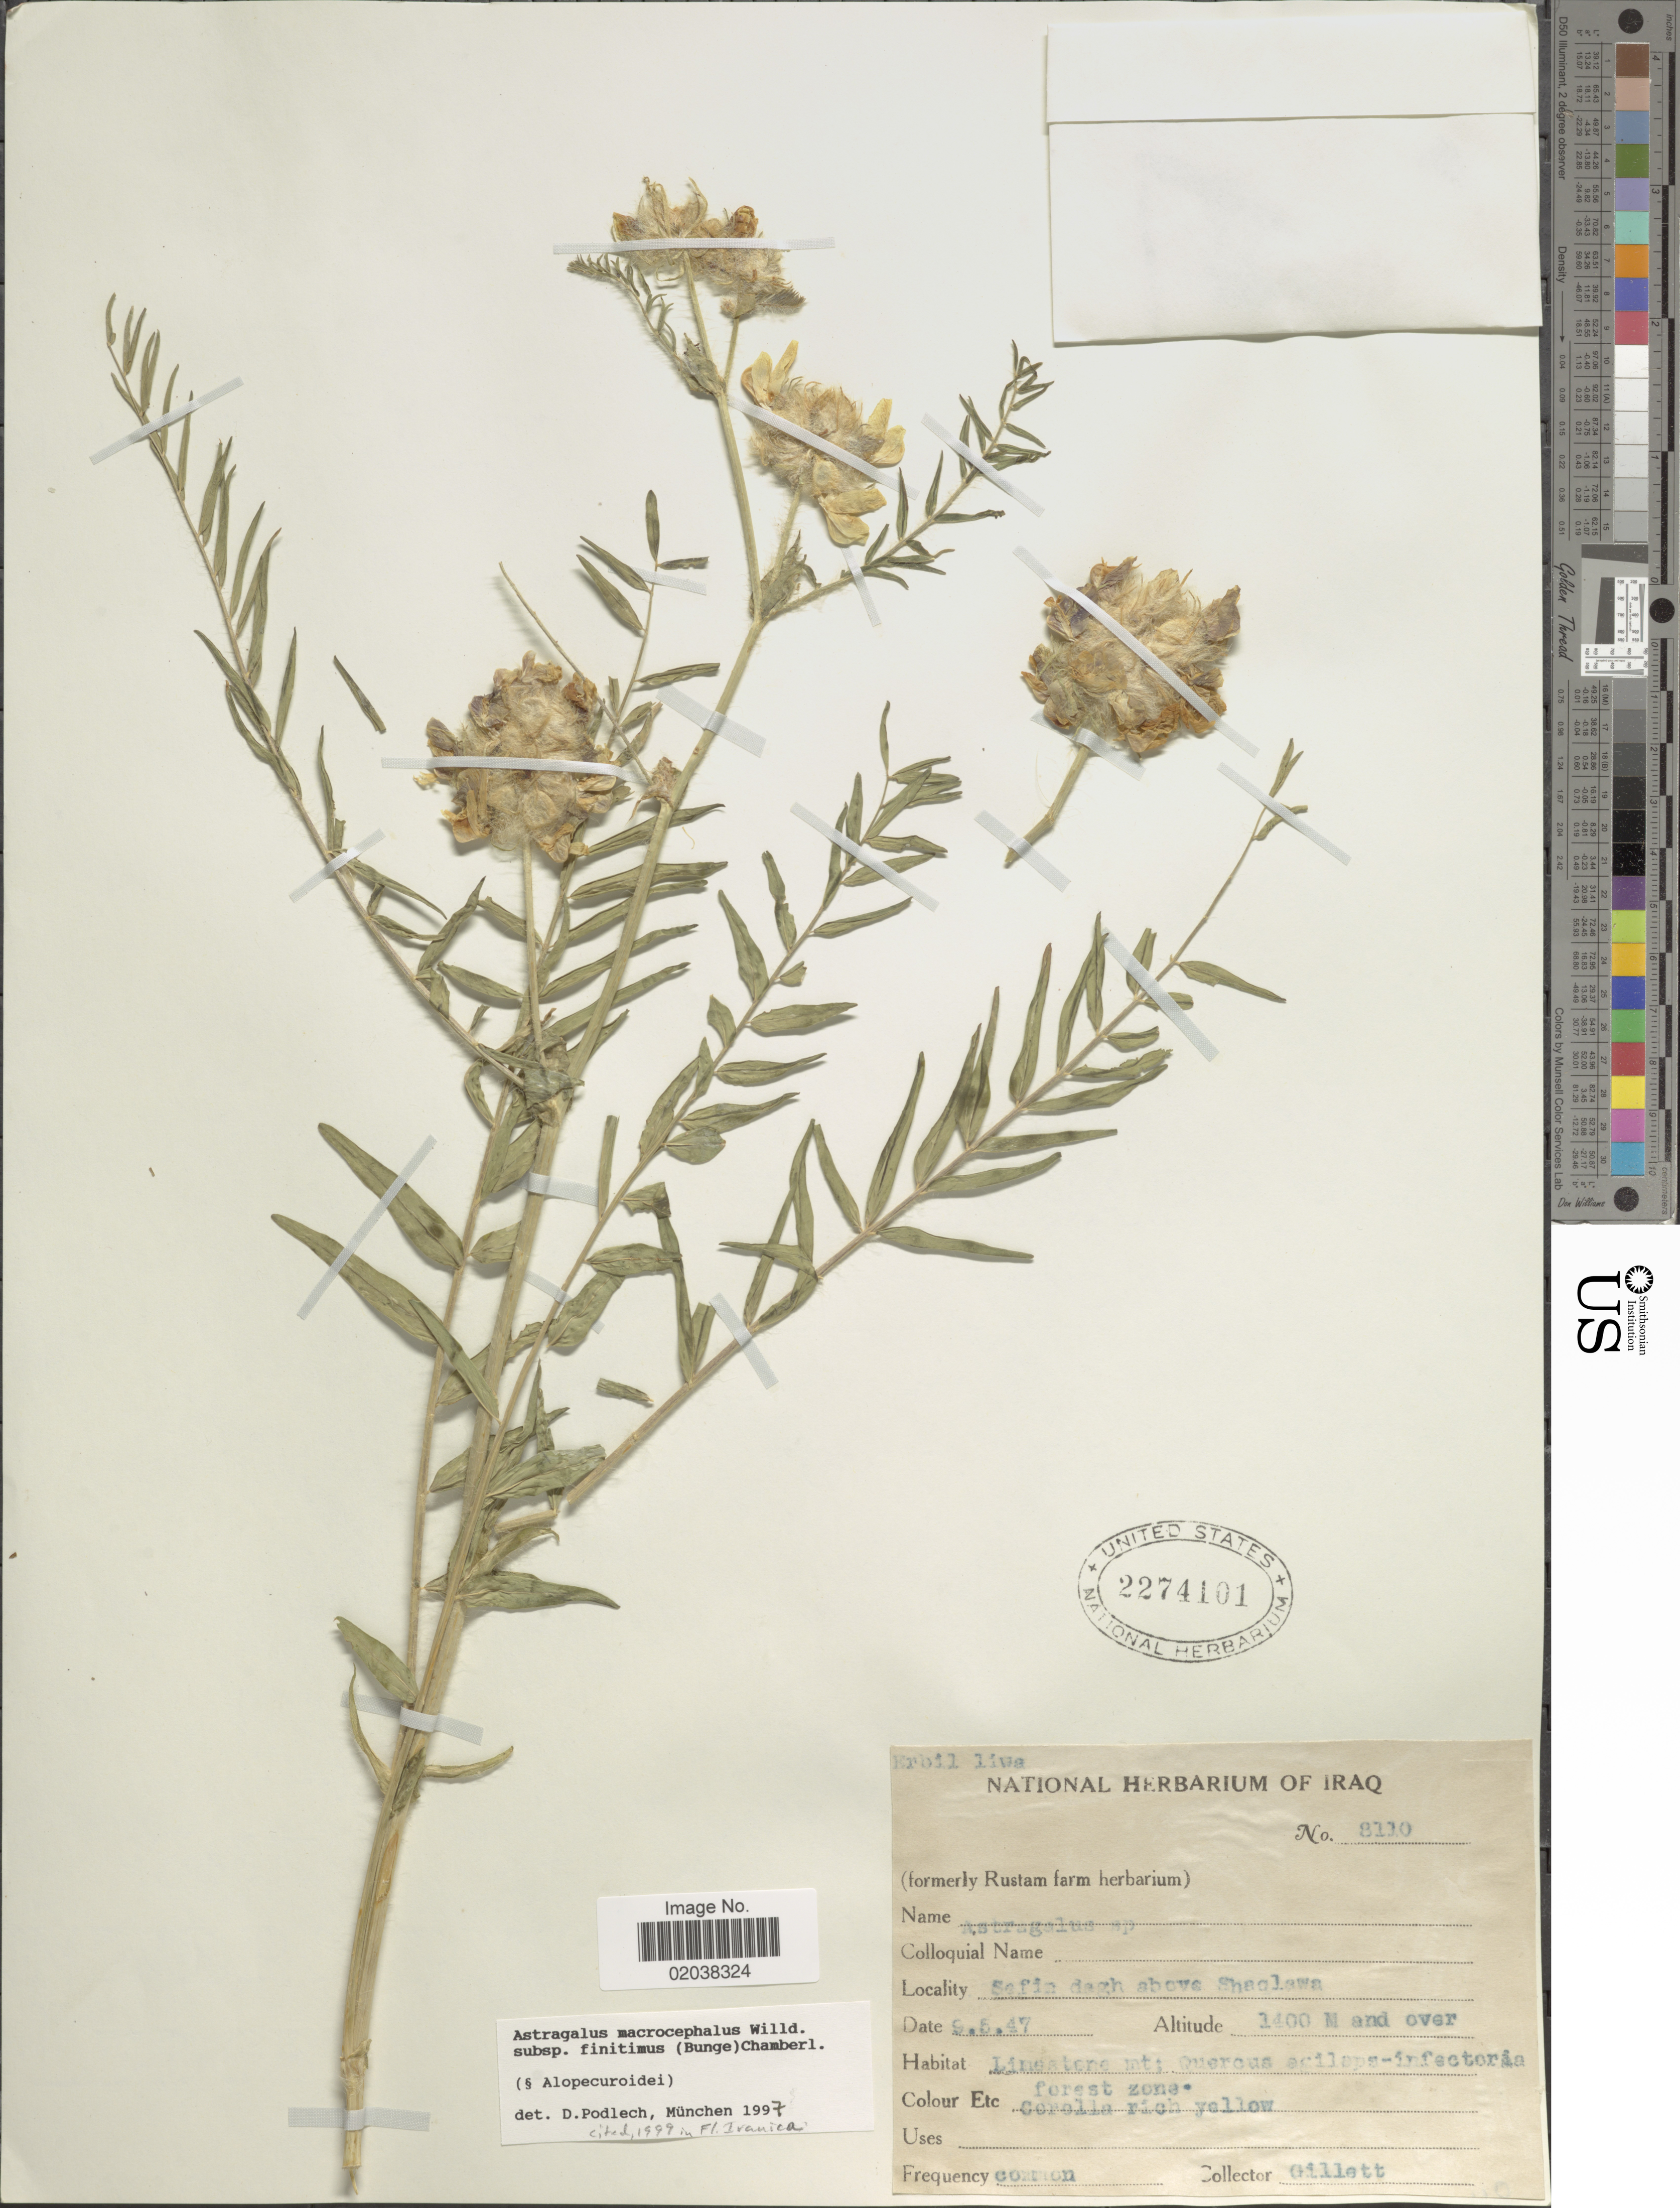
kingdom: Plantae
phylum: Tracheophyta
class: Magnoliopsida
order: Fabales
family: Fabaceae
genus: Astragalus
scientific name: Astragalus macrocephalus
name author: Willd.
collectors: Gillett, --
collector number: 8110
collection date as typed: Transcribed d/m/y: 9/5/47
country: Iraq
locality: Sefai dagh above Shaqlawa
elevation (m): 1400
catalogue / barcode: US 2274101